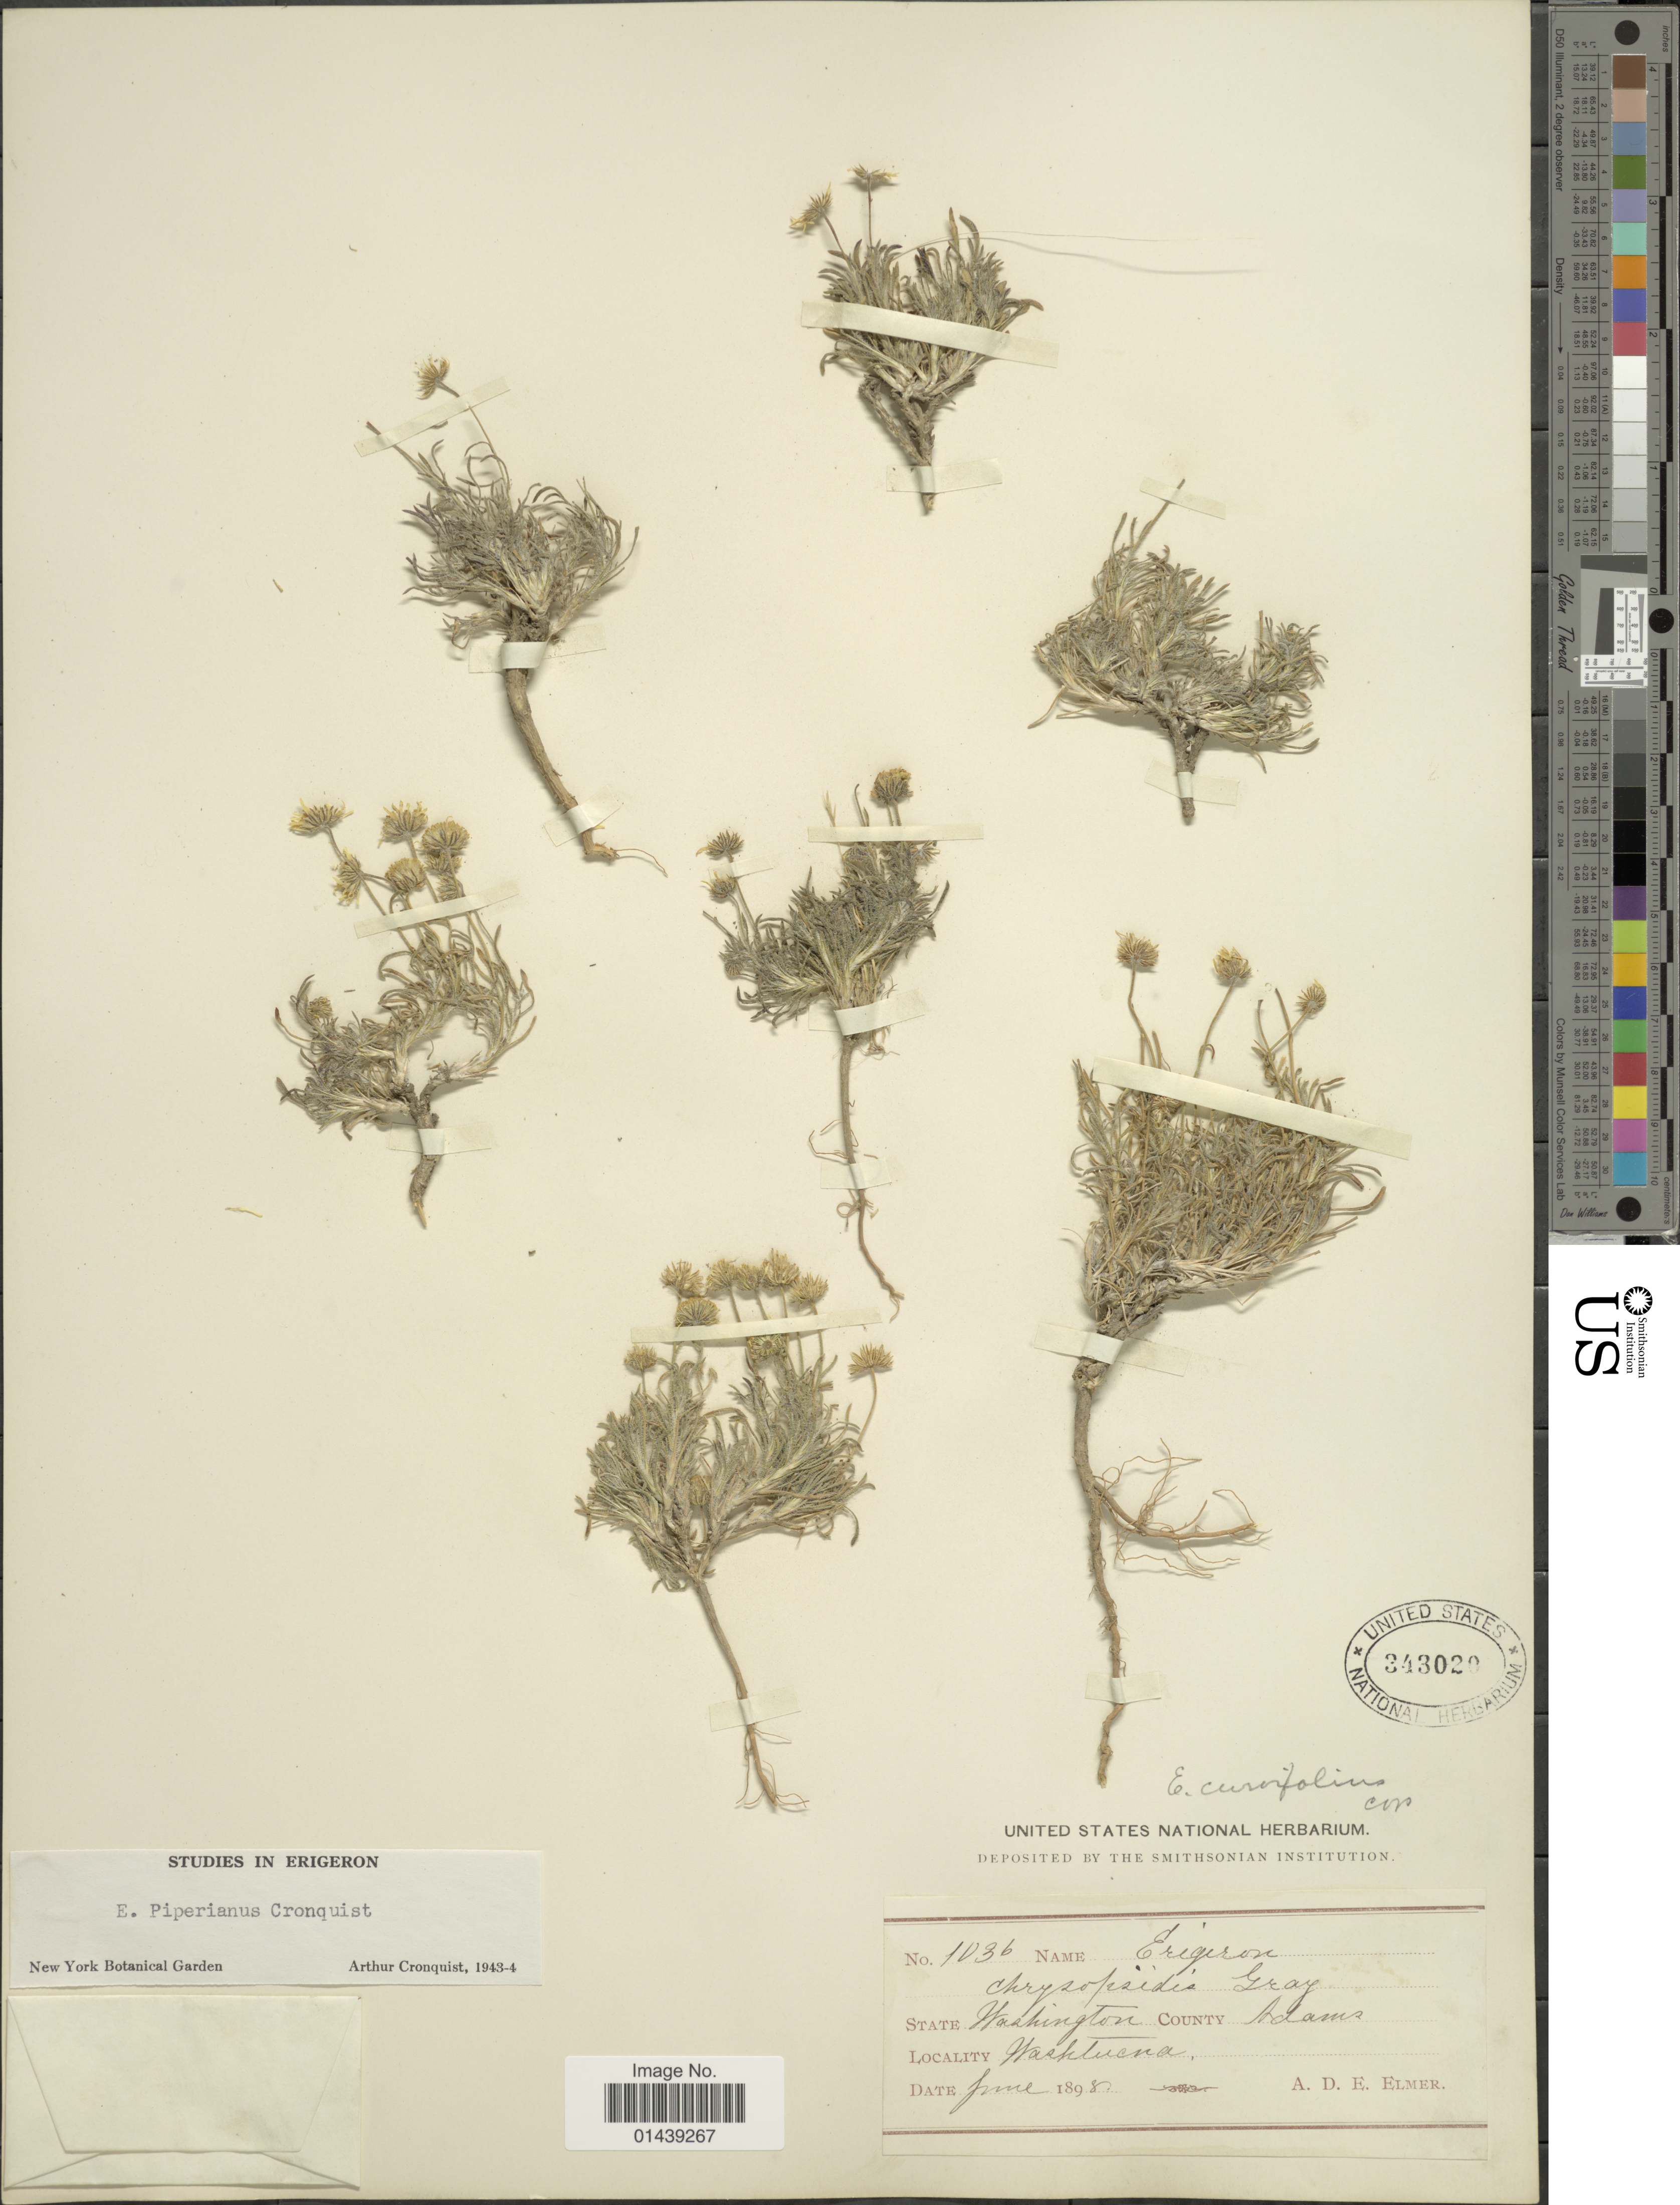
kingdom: Plantae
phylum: Tracheophyta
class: Magnoliopsida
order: Asterales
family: Asteraceae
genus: Erigeron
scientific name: Erigeron piperianus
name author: Cronq.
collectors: A. D. E. Elmer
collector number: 1036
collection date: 1898-06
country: United States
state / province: Washington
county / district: Adams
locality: County Adams, Washtucna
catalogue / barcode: US 343020